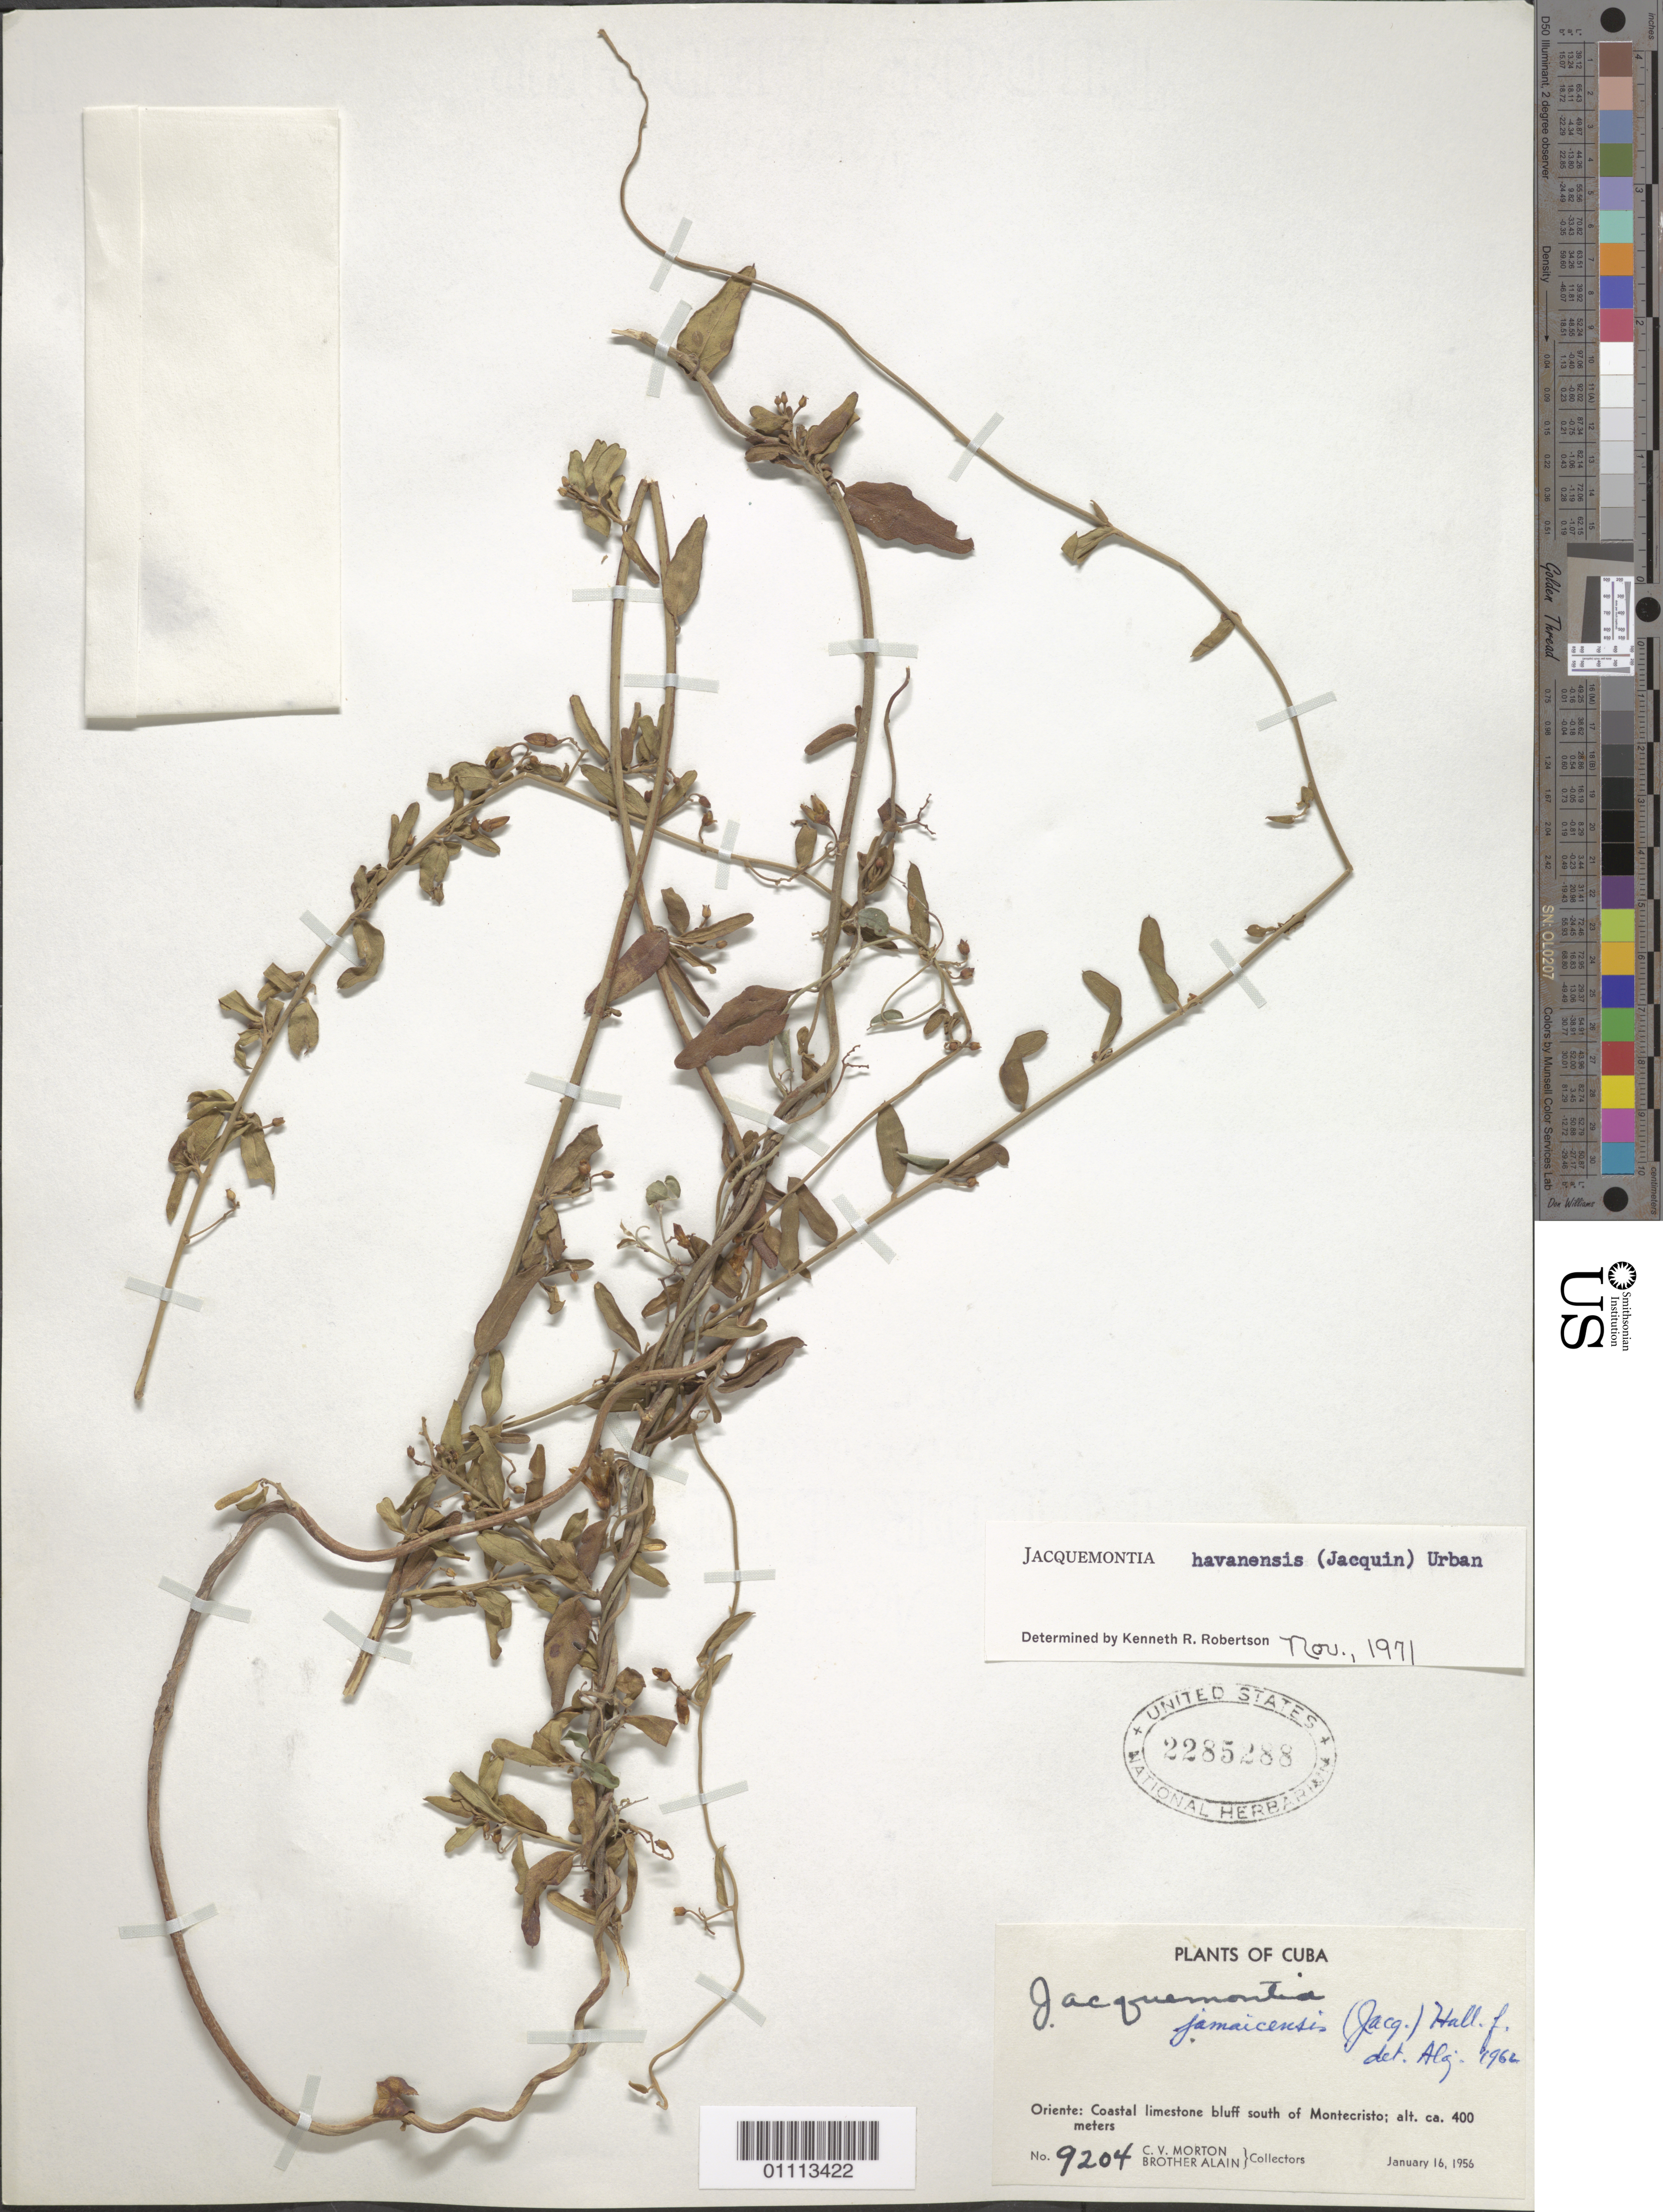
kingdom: Plantae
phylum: Tracheophyta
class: Magnoliopsida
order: Solanales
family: Convolvulaceae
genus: Jacquemontia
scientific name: Jacquemontia havanensis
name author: (Jacq.) Urb.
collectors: C. V. Morton & A. H. Liogier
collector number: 9204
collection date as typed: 16 Jan 1956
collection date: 1956-01-16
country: Cuba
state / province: Guantánamo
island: Cuba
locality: Coastal limestone bluff S of Montecristo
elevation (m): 400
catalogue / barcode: US 2285288